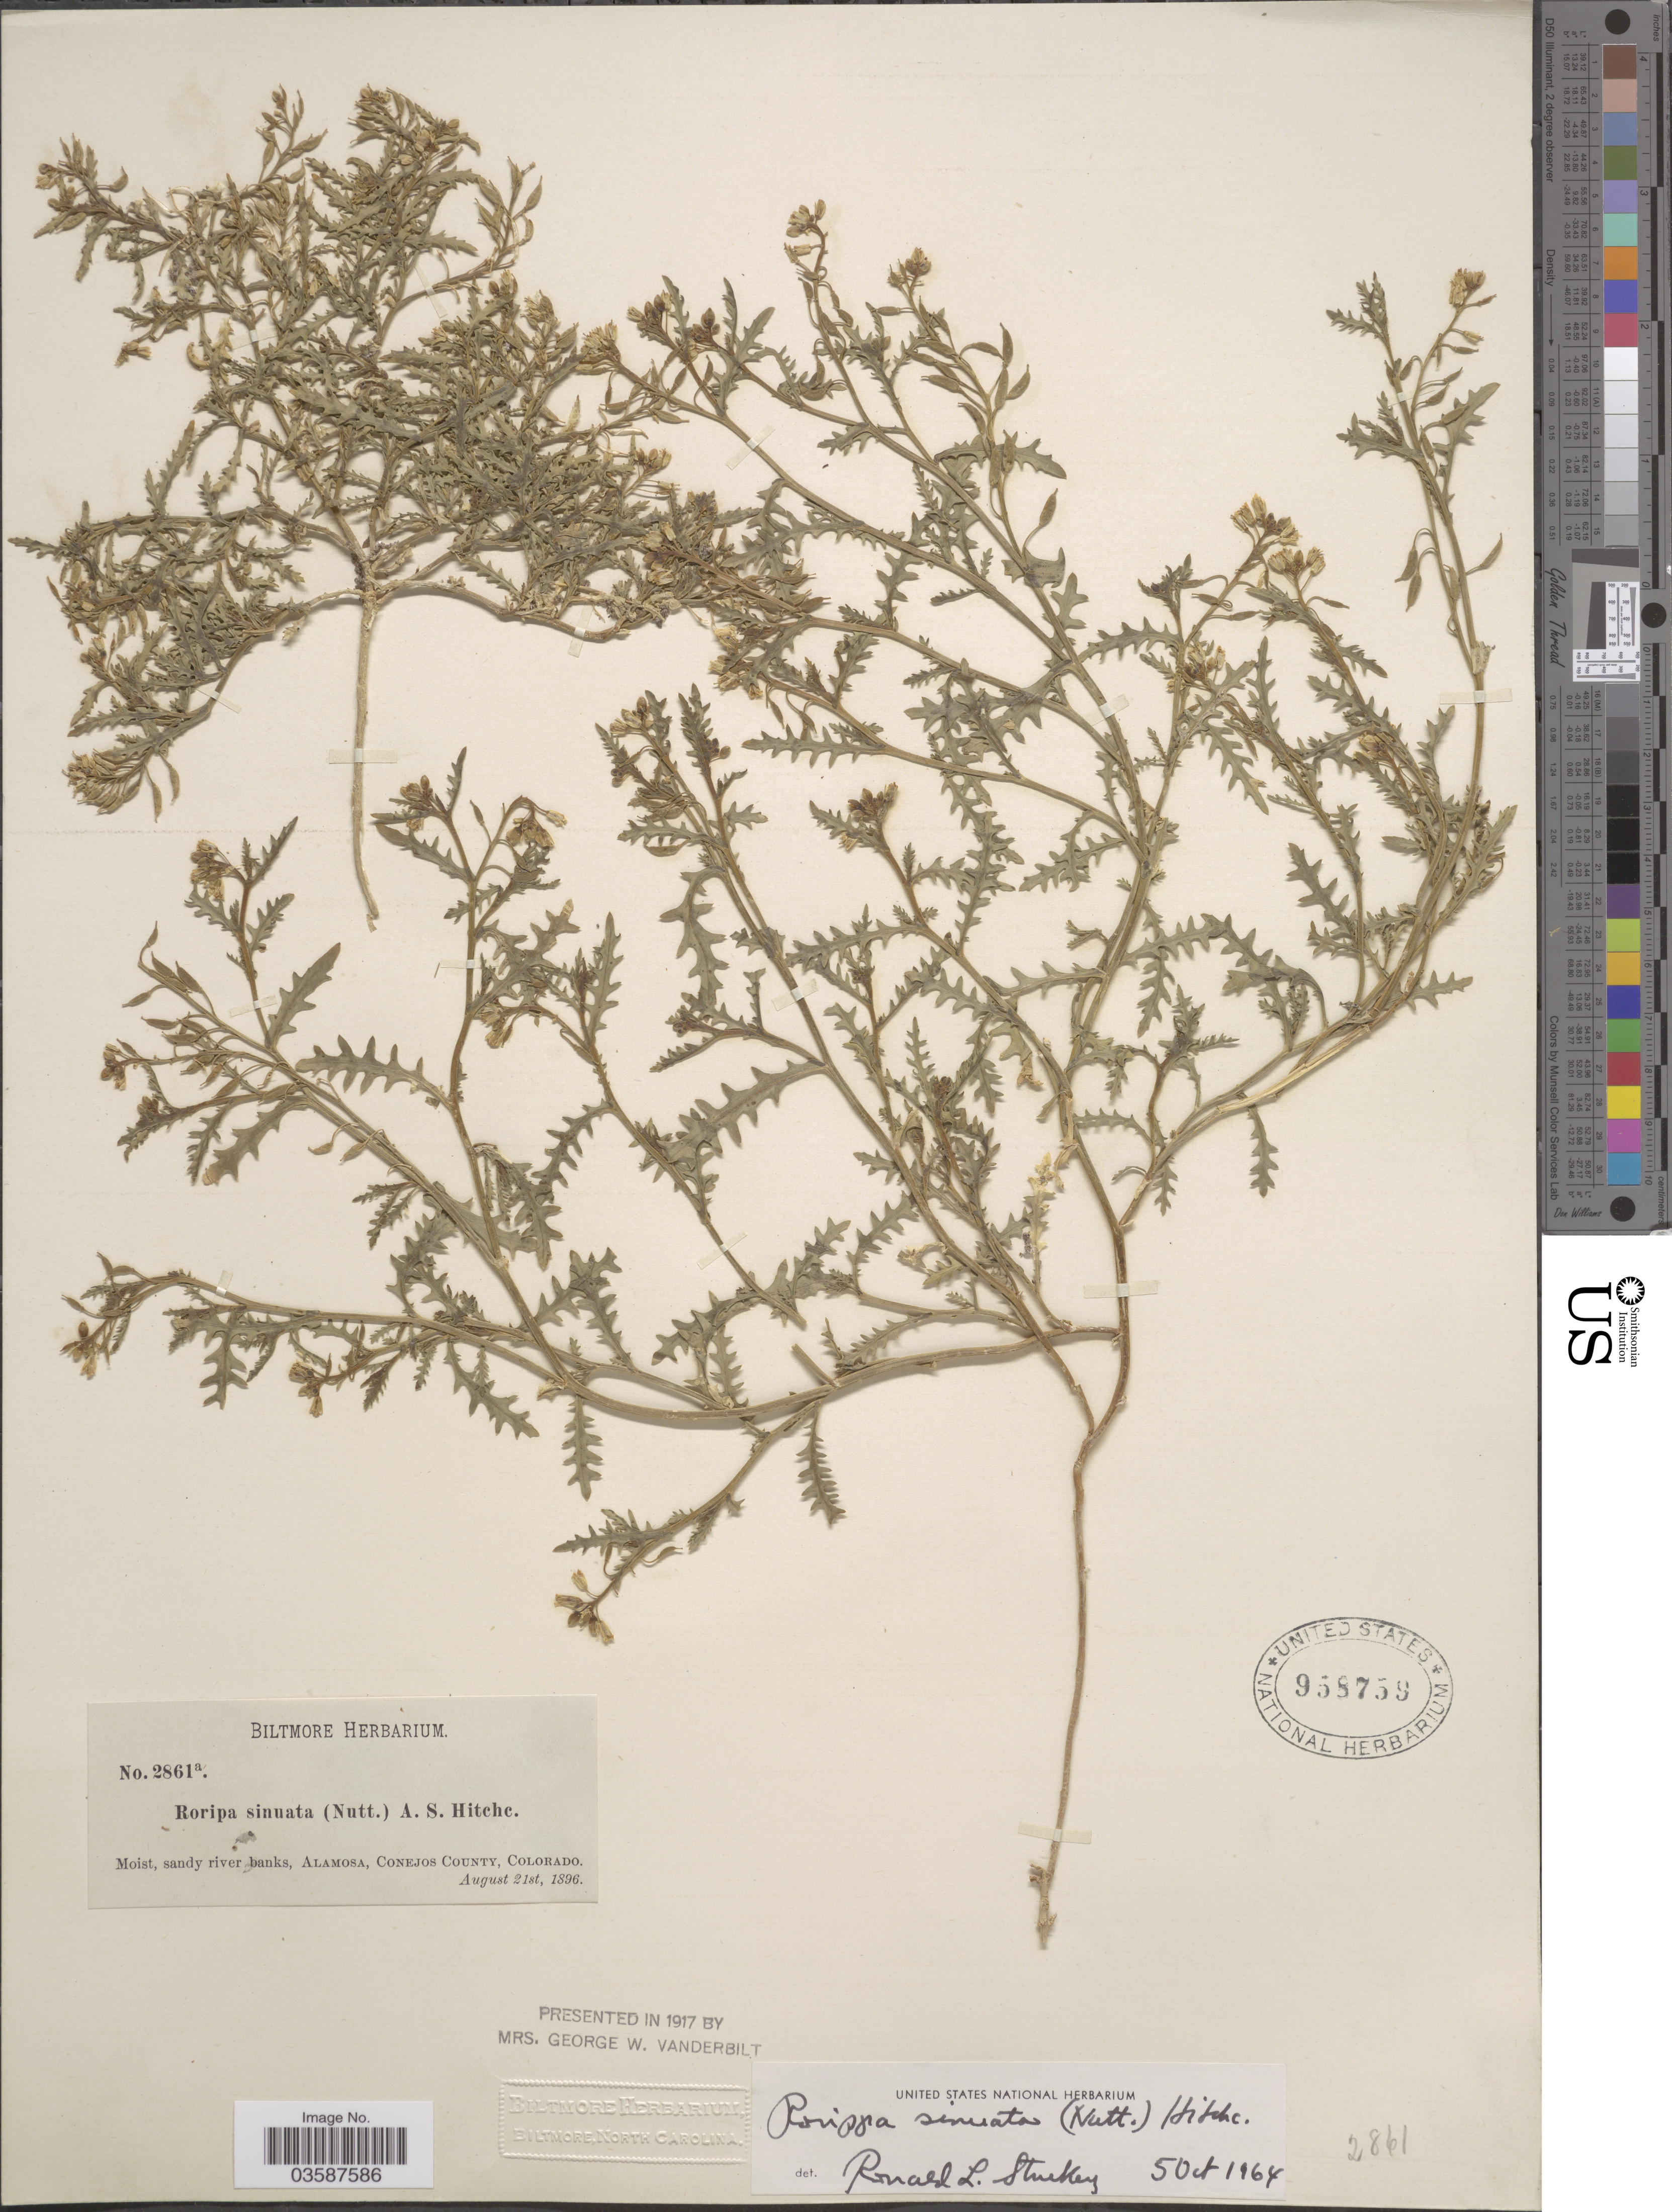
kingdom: Plantae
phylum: Tracheophyta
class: Magnoliopsida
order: Brassicales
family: Brassicaceae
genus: Rorippa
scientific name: Rorippa sinuata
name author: (Nutt.) Hitchc.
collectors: ex herb. Biltmore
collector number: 2861a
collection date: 1896-08-21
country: United States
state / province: Colorado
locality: Alamosa, Conejos County.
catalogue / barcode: US 958759